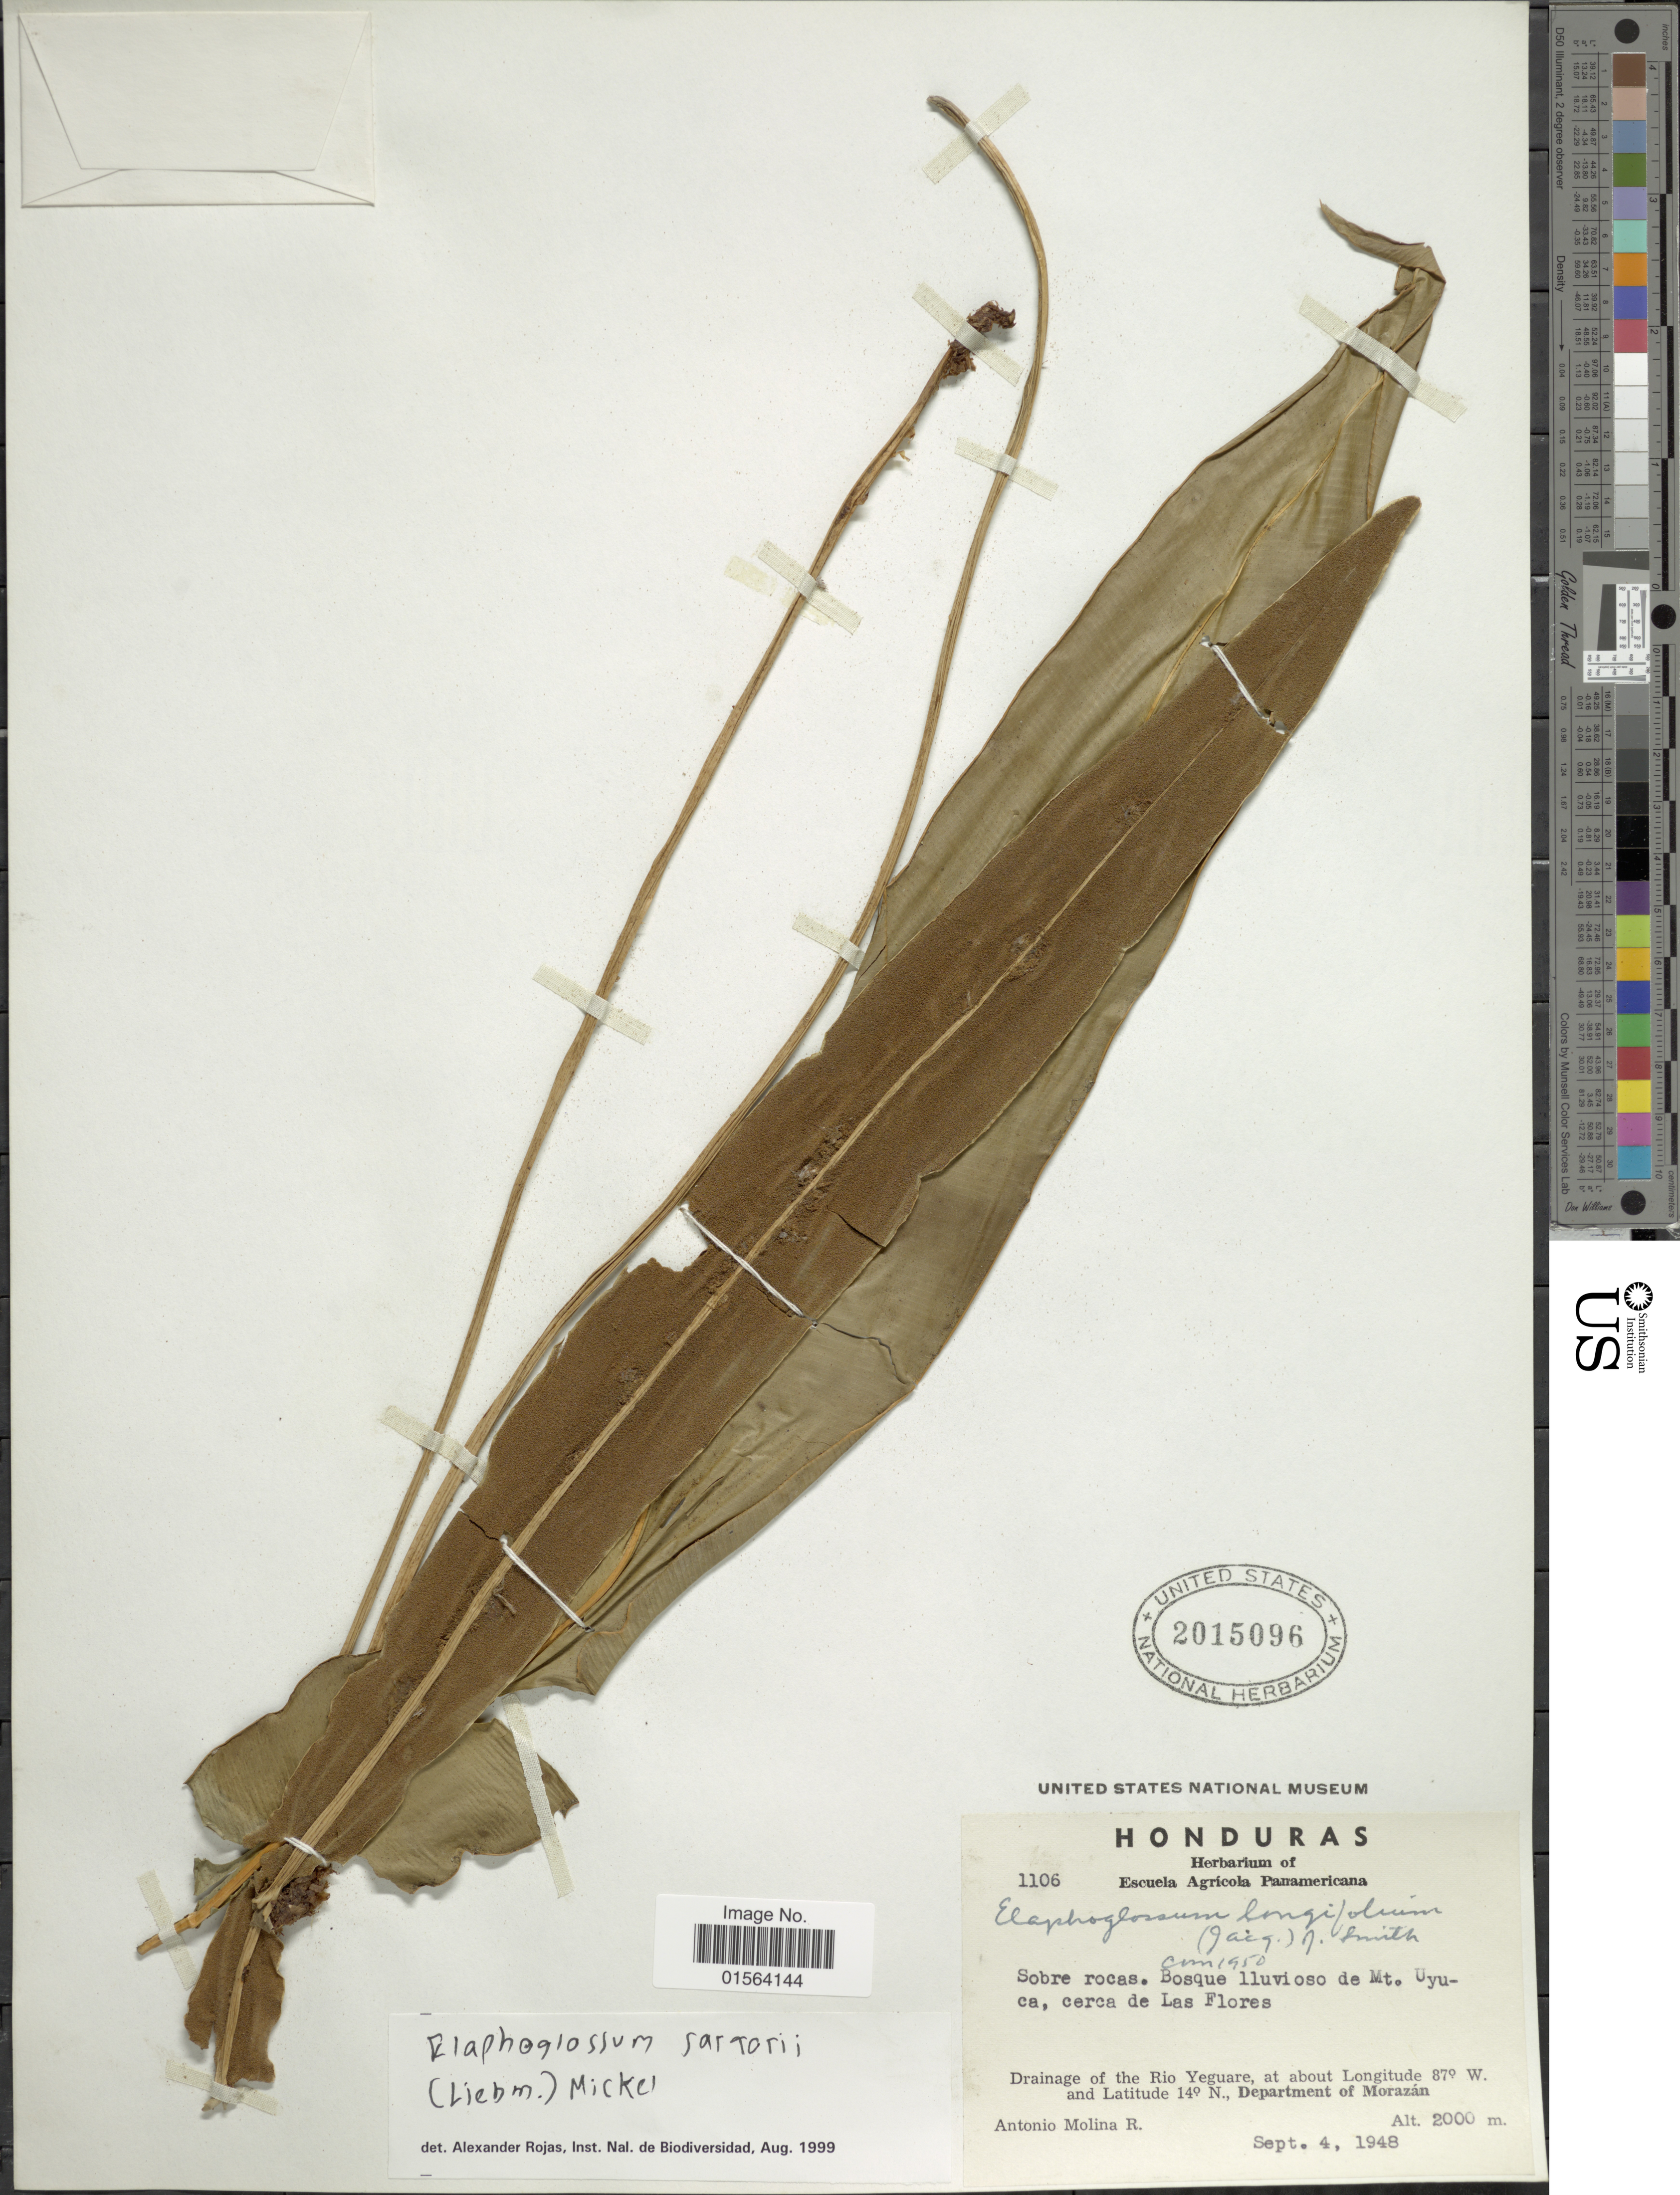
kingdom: Plantae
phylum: Tracheophyta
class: Polypodiopsida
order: Polypodiales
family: Dryopteridaceae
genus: Elaphoglossum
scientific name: Elaphoglossum latifolium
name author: (Sw.) J. Sm.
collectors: A. Molina R.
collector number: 1106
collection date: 1948-09-04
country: Honduras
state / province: Fco. Morazán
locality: Bosque lluvioso de Mt. Uyuca, cerca de Las Flores, drainage of the Rio Yeguare, Department of Morazan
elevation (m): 2000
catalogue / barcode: US 2015096